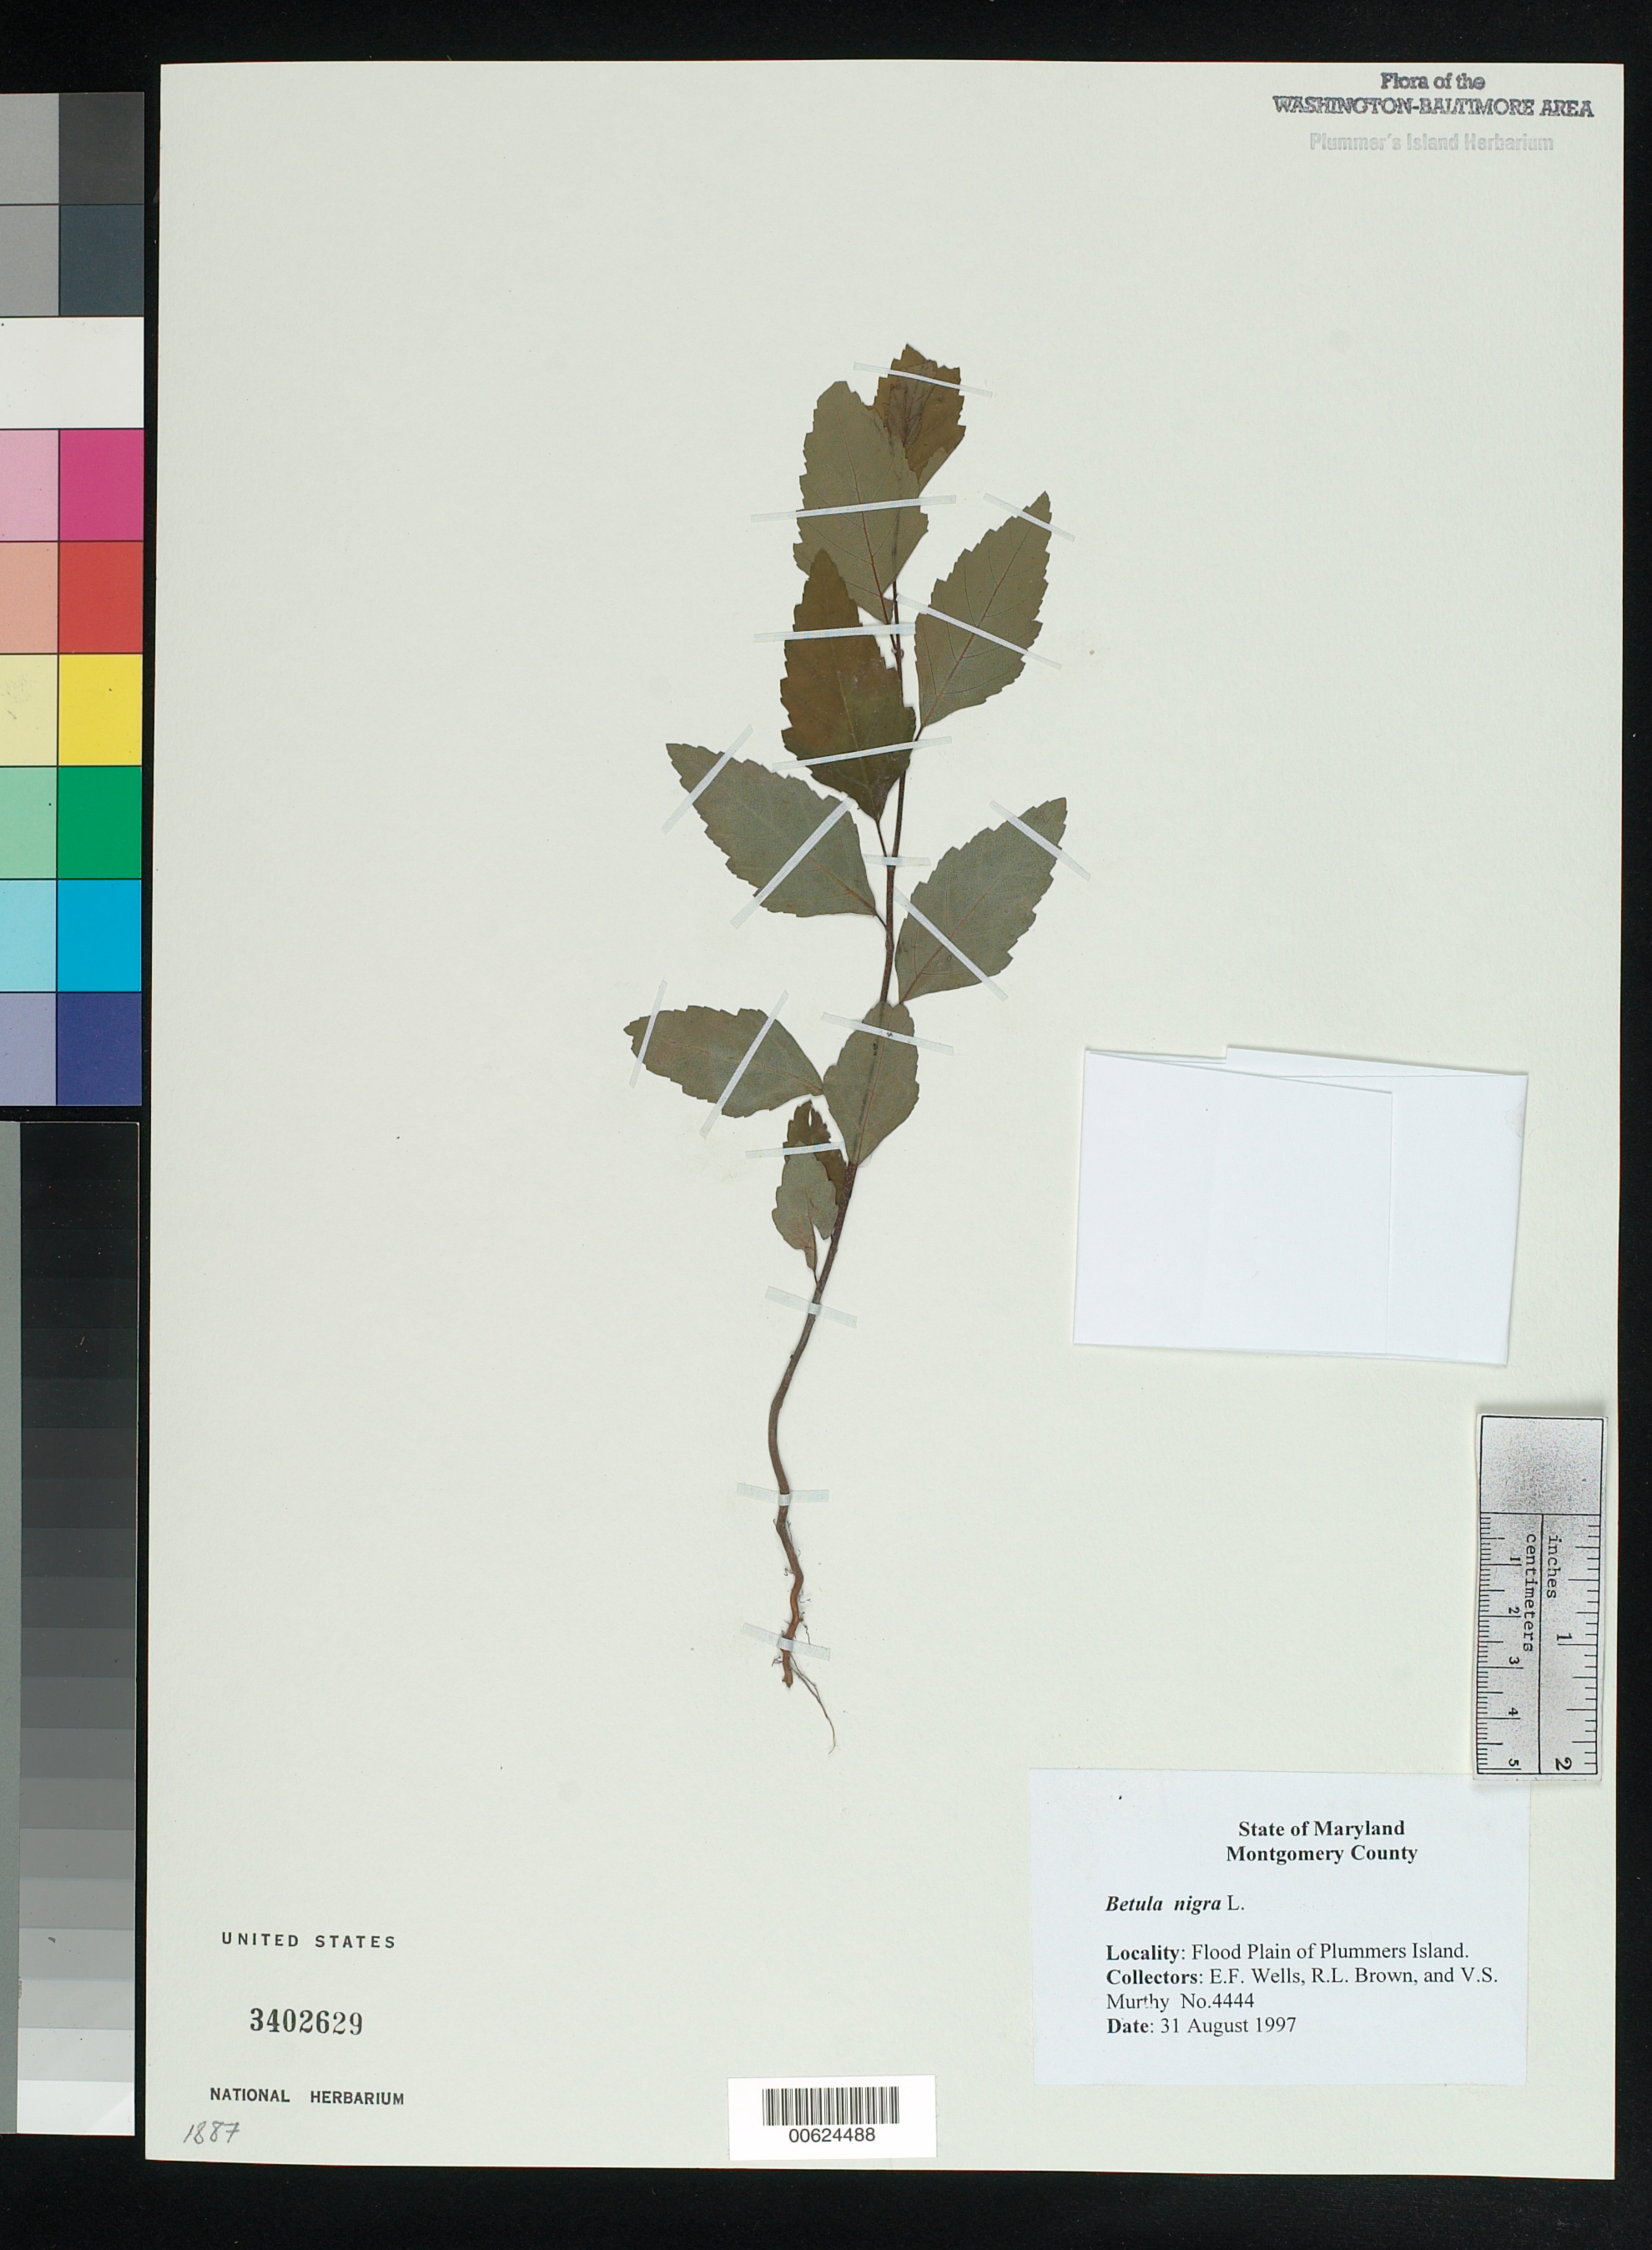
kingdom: Plantae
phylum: Tracheophyta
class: Magnoliopsida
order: Fagales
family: Betulaceae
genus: Betula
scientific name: Betula nigra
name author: L.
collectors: E. F. Wells, R. L. Brown & V. S. Murthy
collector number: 4444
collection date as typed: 31 Aug 1997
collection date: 1997-08-31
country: United States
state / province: Maryland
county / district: Montgomery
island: Plummers Island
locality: Flood plain of Plummers Island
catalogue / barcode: US 3402629